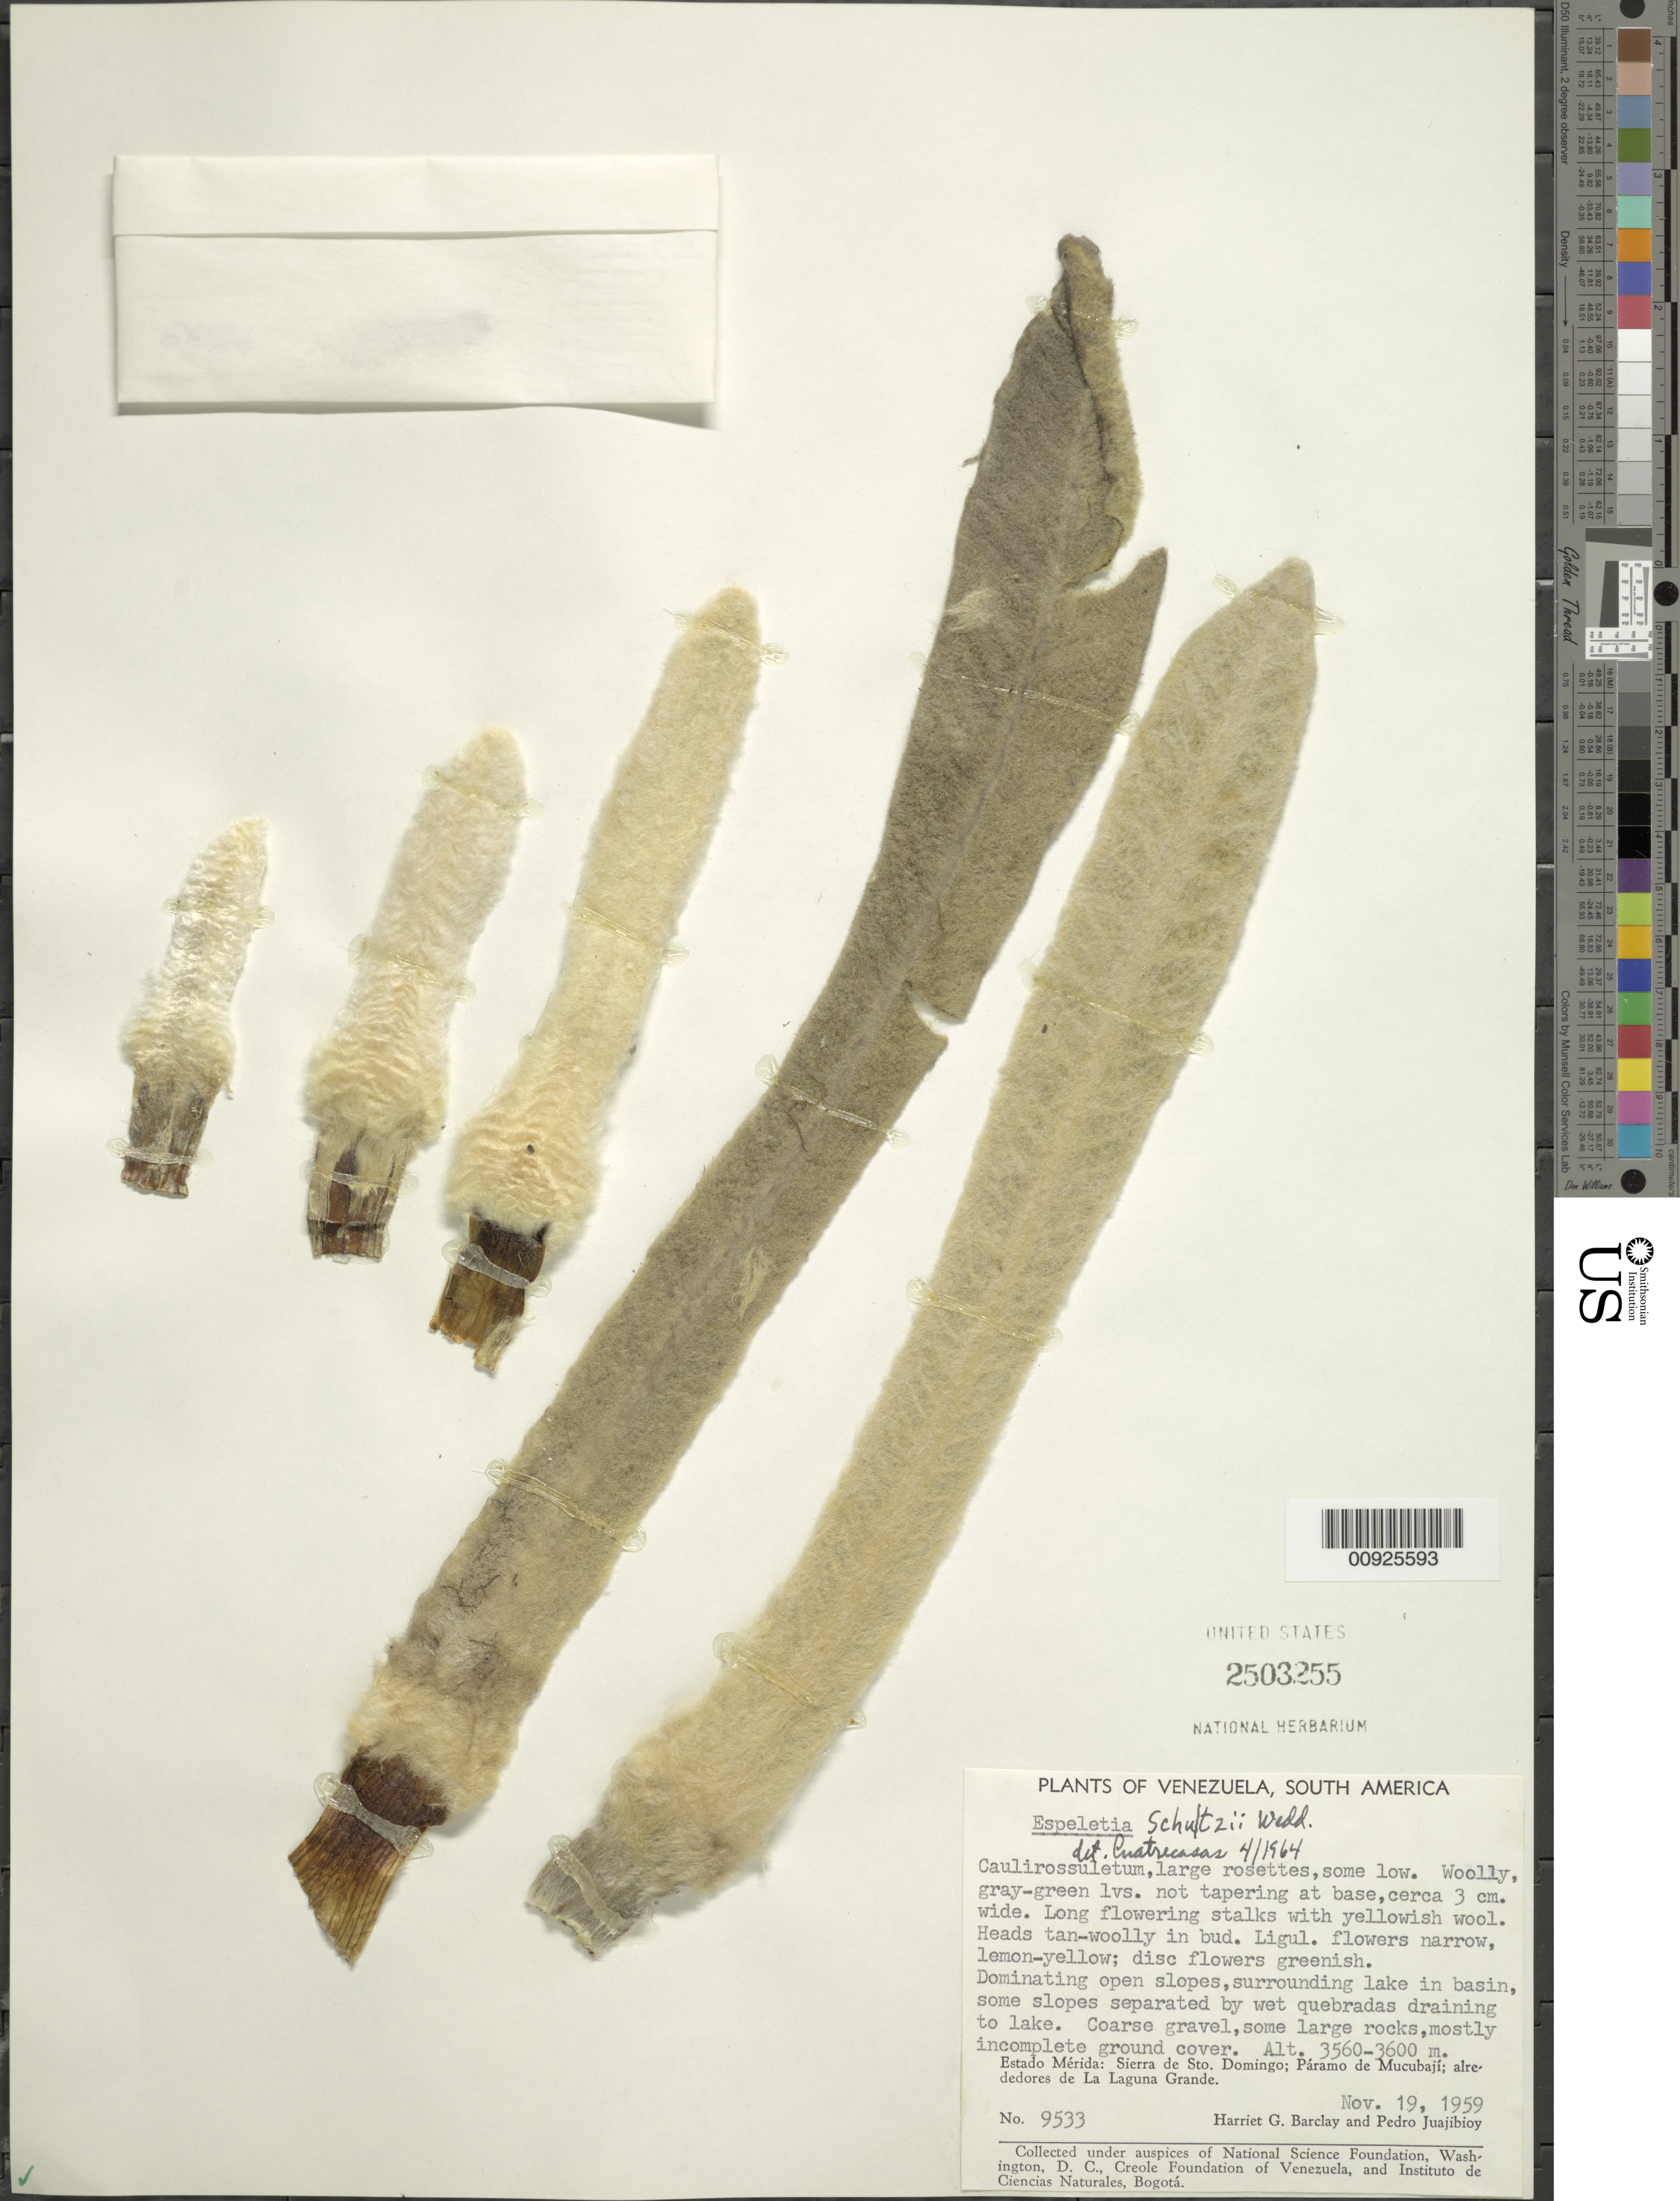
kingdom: Plantae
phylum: Tracheophyta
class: Magnoliopsida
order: Asterales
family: Asteraceae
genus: Espeletia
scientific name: Espeletia schultzii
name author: Wedd.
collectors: H. G. Barclay & P. Juajibioy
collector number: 9533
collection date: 1959-11-19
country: Venezuela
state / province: Mérida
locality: P. de Mucubají. Sierra de Santo Domingo, Páramo de Mucubají, alrededores de la Laguna Grande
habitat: Páramo. Determinating open slopes surrounding lake in basin, some slopes separated by wet quebradas draining to lake. Coarse gravel, some large rocks, mostly incomplete ground cover.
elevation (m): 3560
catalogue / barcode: US 2503255